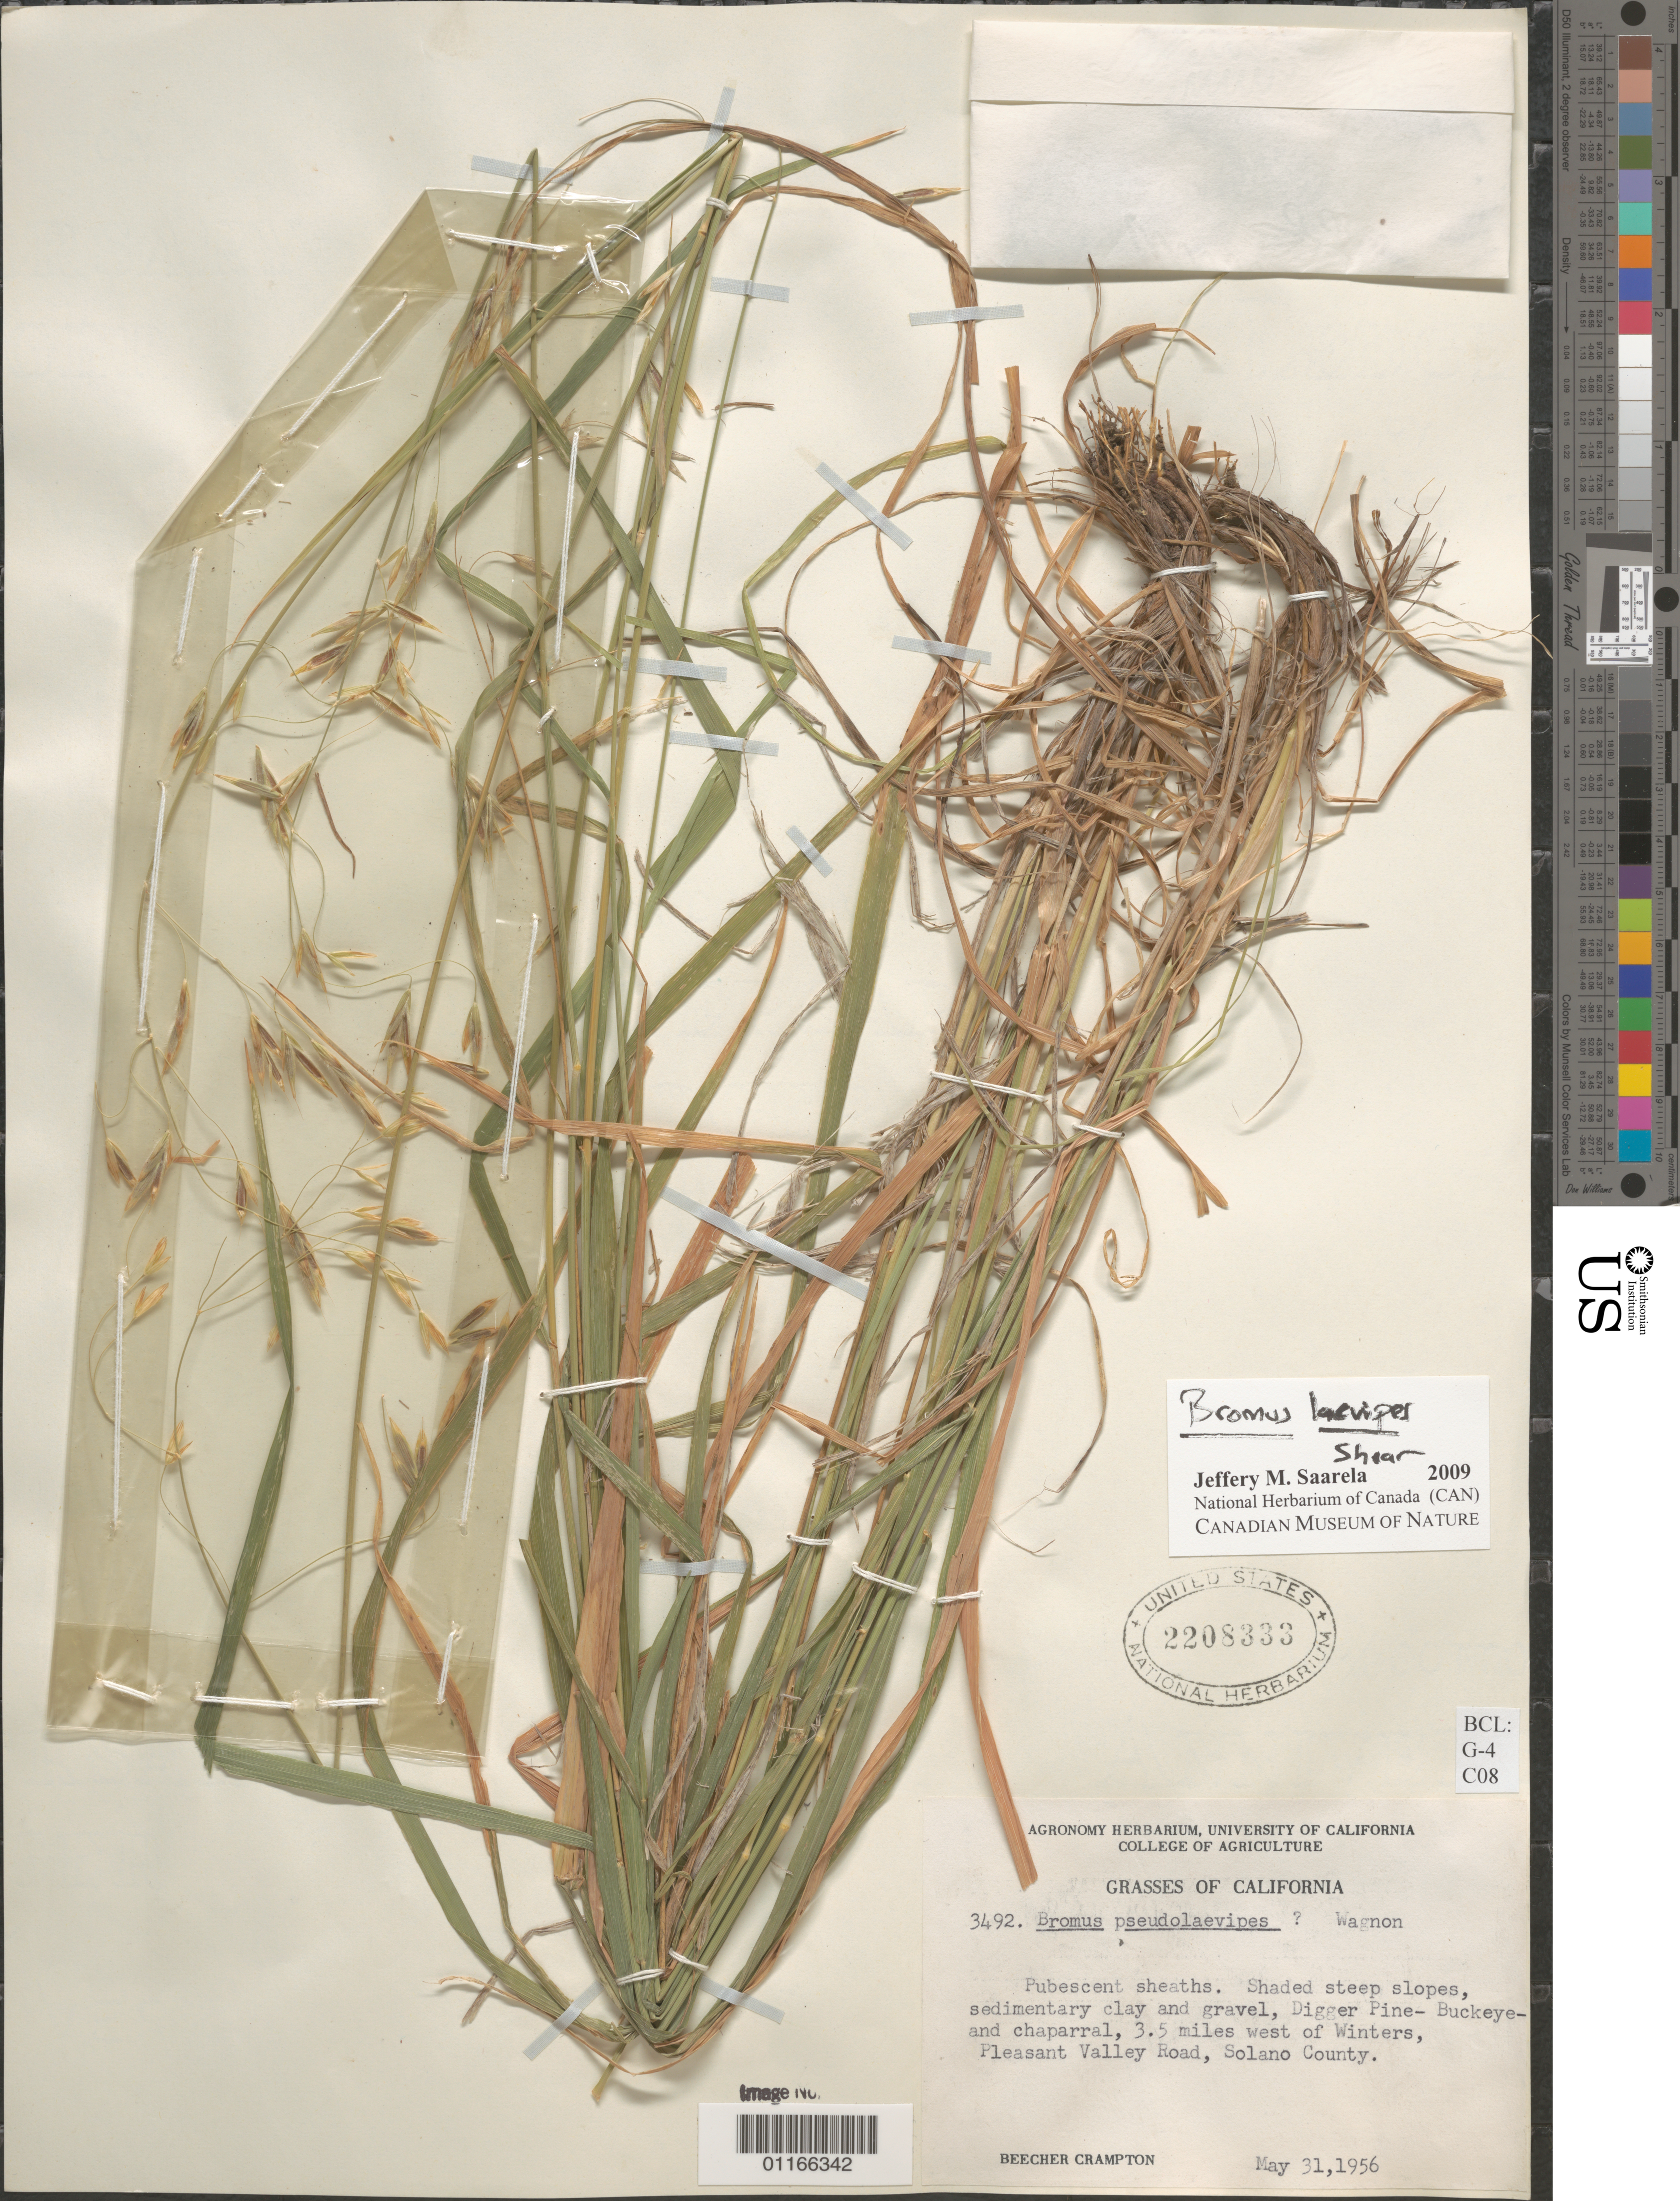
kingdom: Plantae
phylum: Tracheophyta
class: Liliopsida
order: Poales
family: Poaceae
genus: Bromus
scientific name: Bromus laevipes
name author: Shear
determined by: Saarela, J. M., (CAN), Canadian Museum of Nature (CANADA)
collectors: B. Crampton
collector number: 3492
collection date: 1956-05-31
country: United States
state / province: California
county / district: Solano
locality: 3.5 miles west of Winters, Pleasant Valley Road.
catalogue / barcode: US 2208333